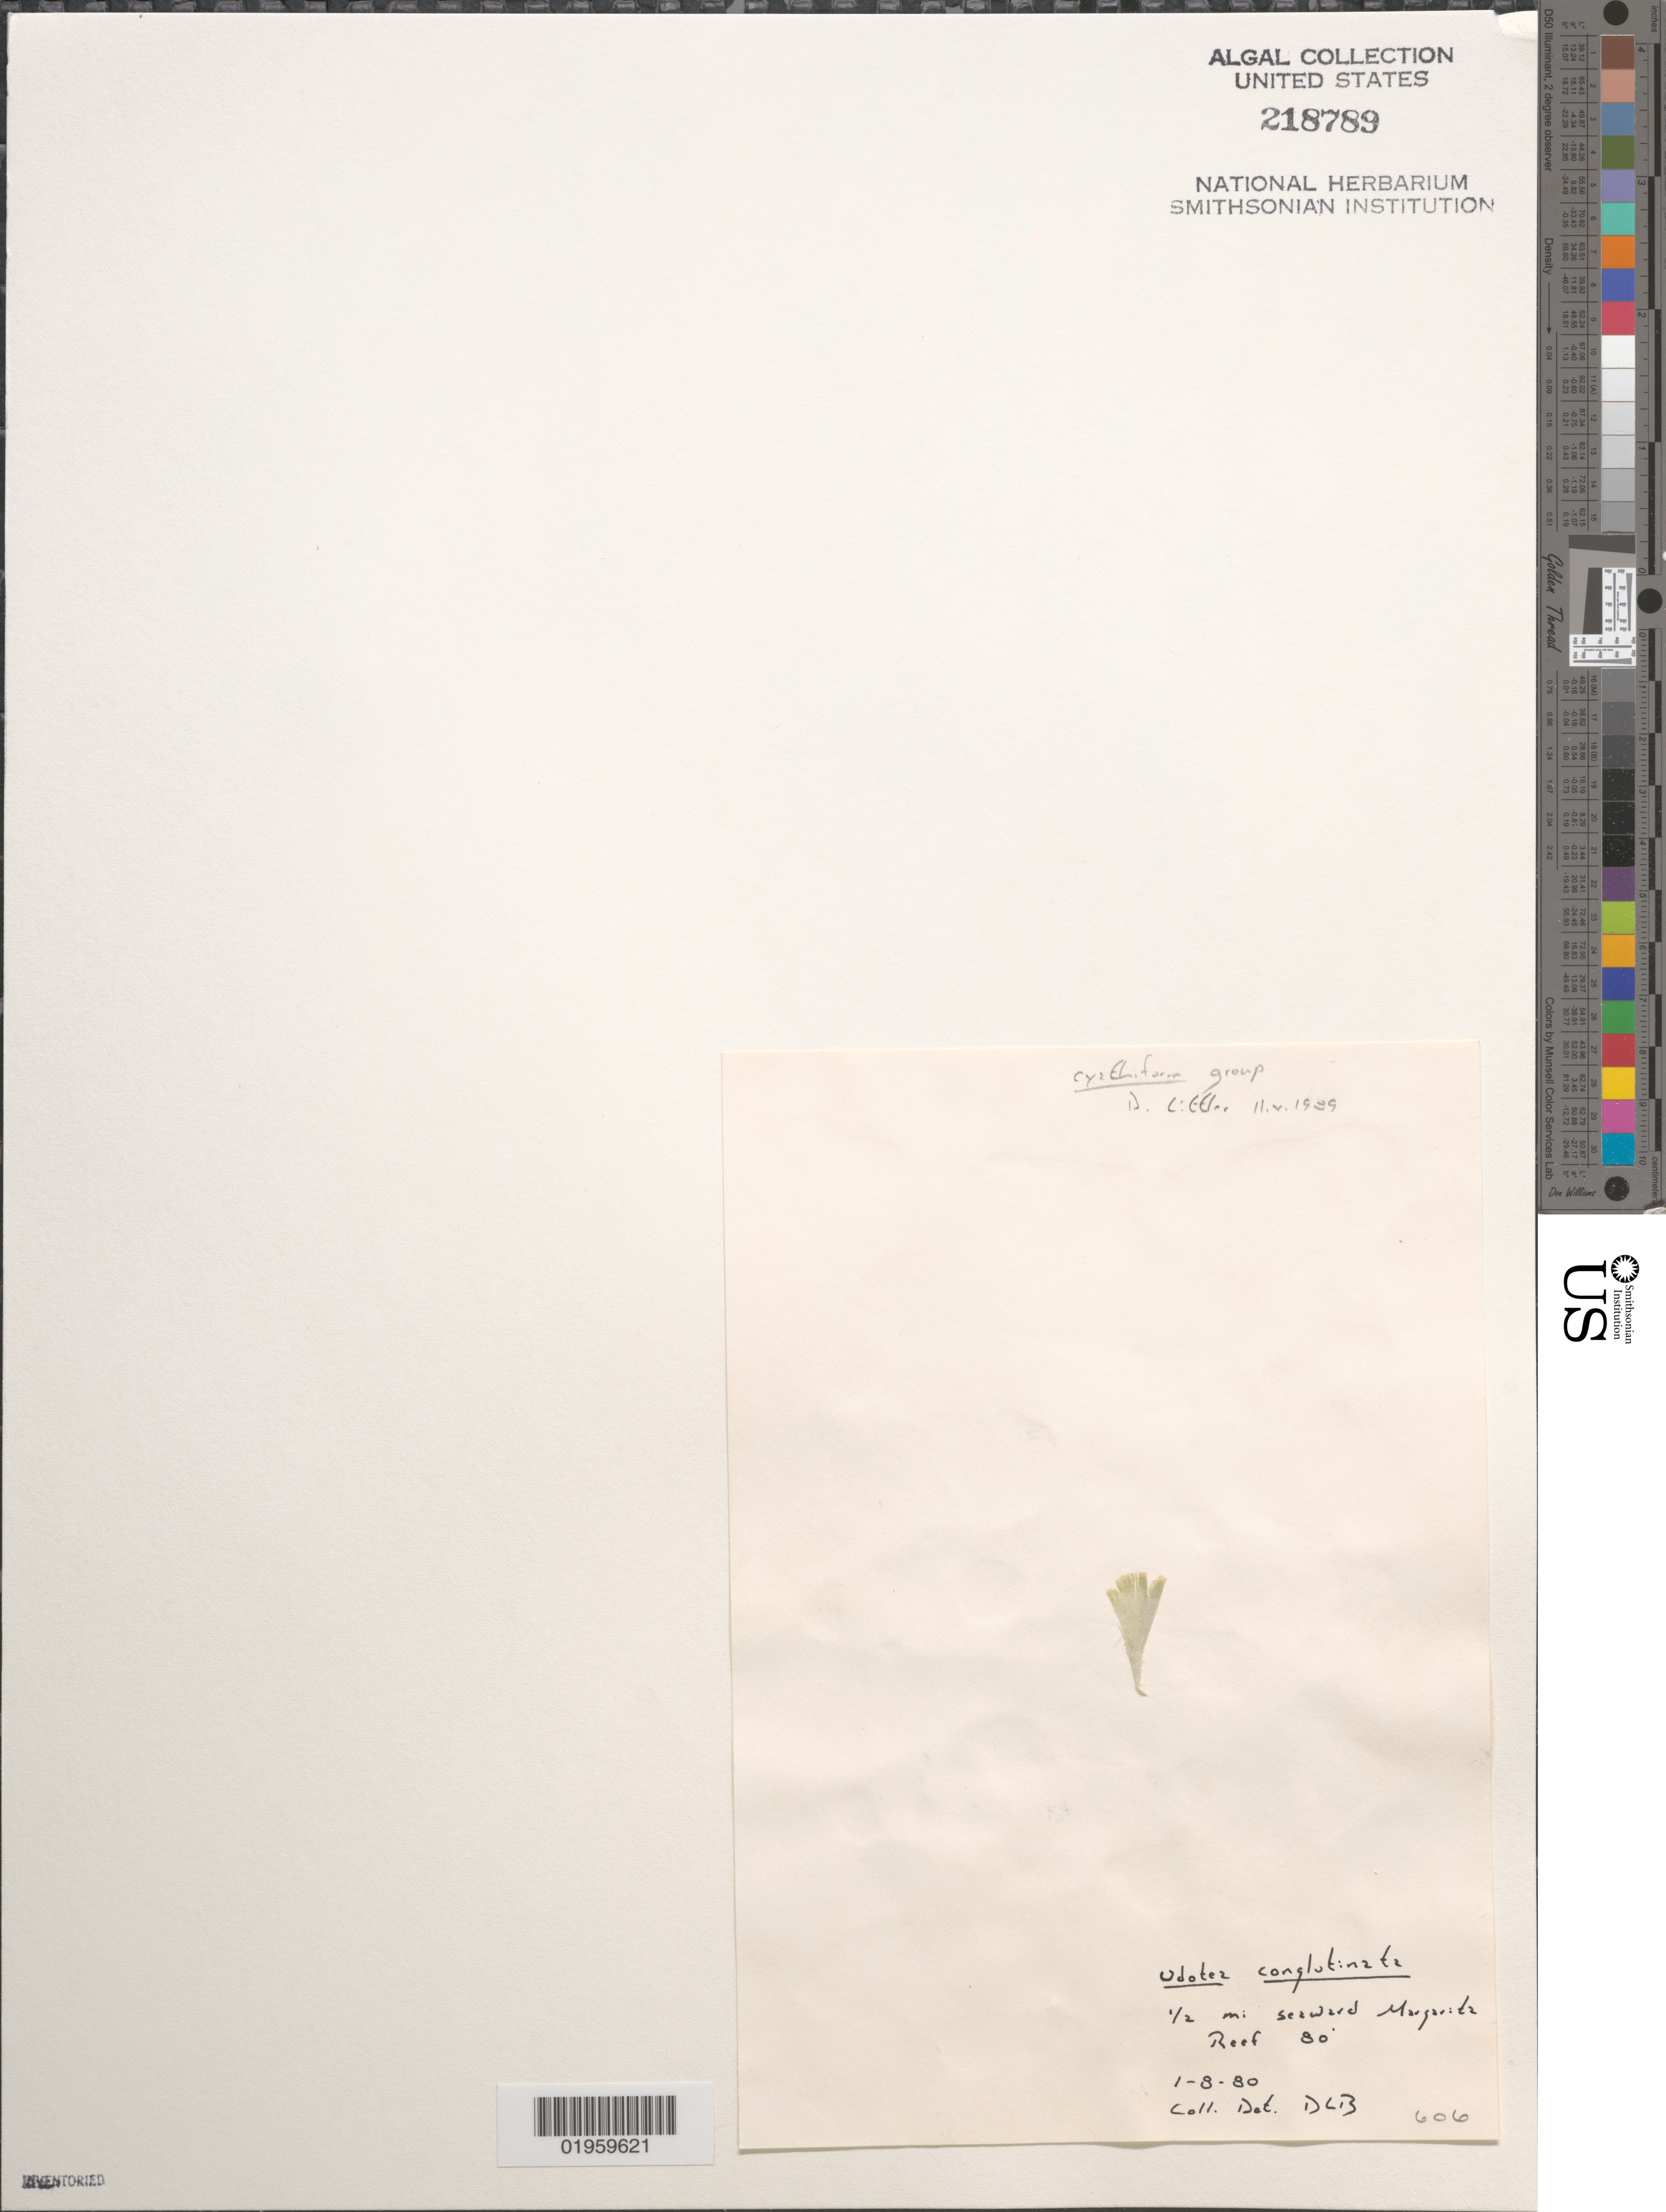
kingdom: Plantae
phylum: Chlorophyta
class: Ulvophyceae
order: Bryopsidales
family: Udoteaceae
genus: Udotea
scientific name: Udotea conglutinata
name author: (Ellis & Sol.) J.V.Lamouroux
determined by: Ballantine, D. L.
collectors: D.L. Ballantine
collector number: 606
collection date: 1980-01-08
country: Puerto Rico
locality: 1/2 mi seaward Margarita Reef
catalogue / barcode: US 218789